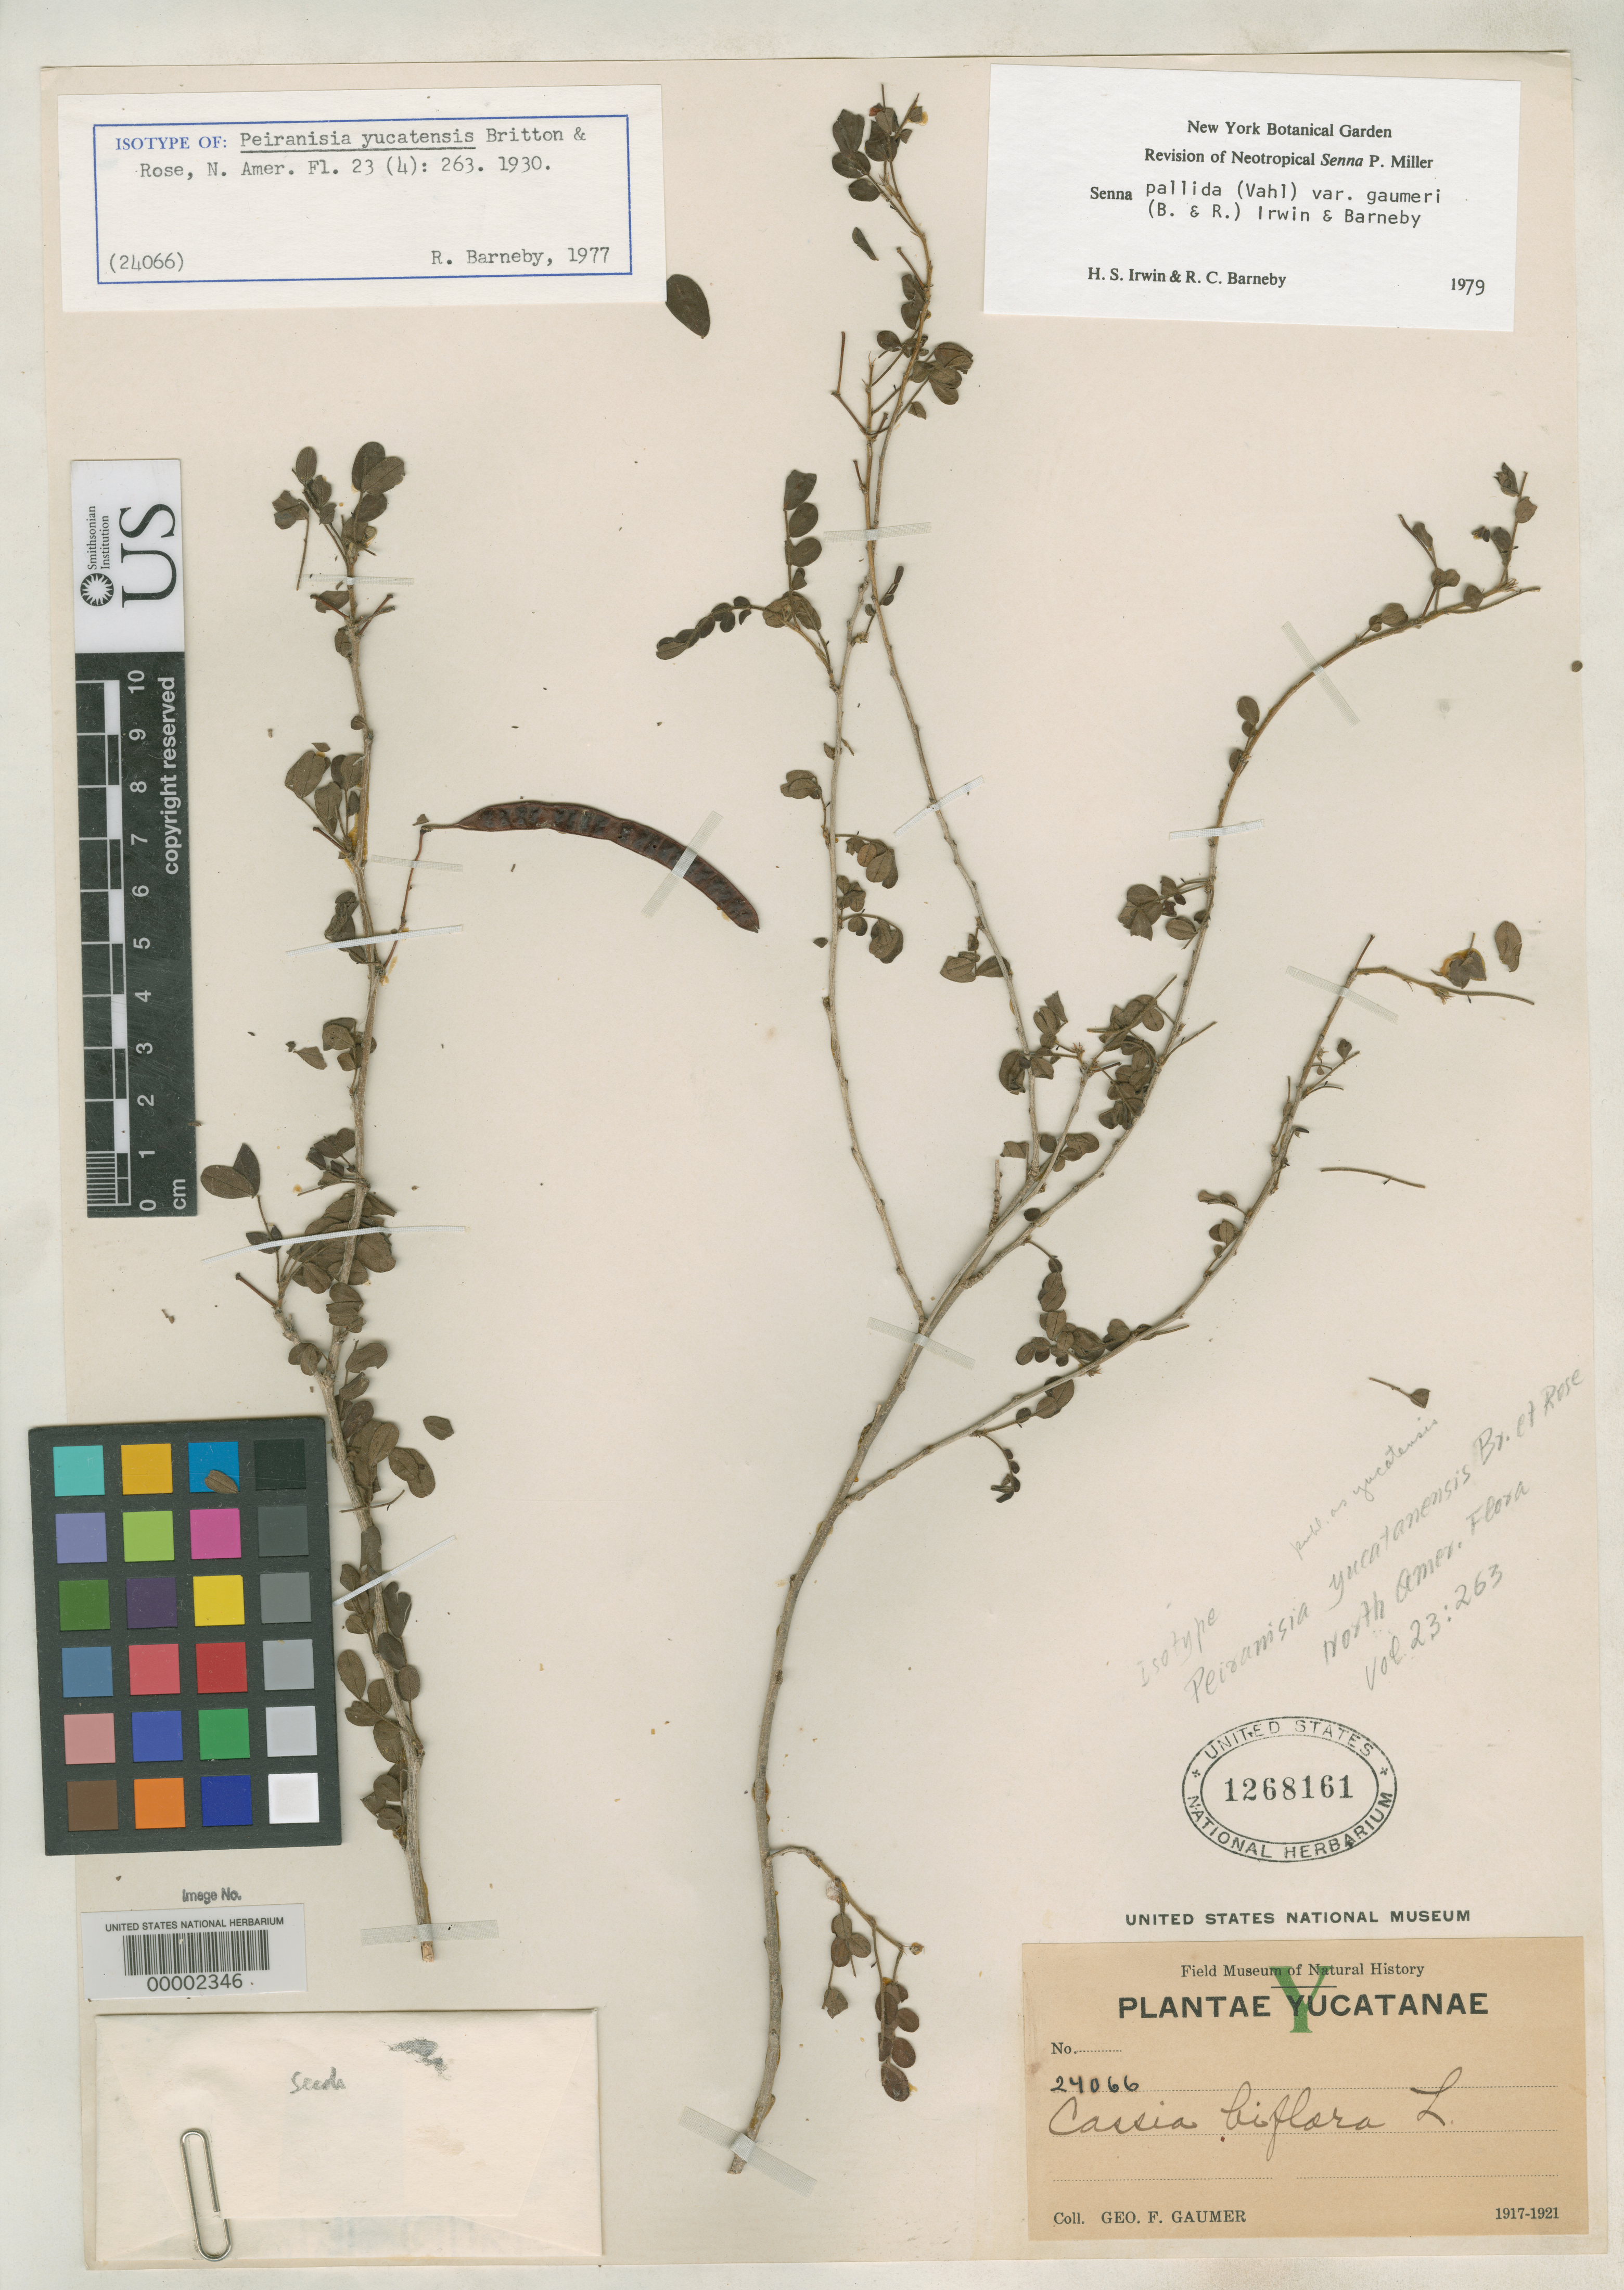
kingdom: Plantae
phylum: Tracheophyta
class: Magnoliopsida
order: Fabales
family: Fabaceae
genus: Peiranisia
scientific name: Peiranisia yucatanensis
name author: Britton & Rose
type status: Isotype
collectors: G. F. Gaumer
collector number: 24066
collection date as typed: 1917 to -- --- 1921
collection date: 1917/1921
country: Mexico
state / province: Yucatán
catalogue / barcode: US 1268161